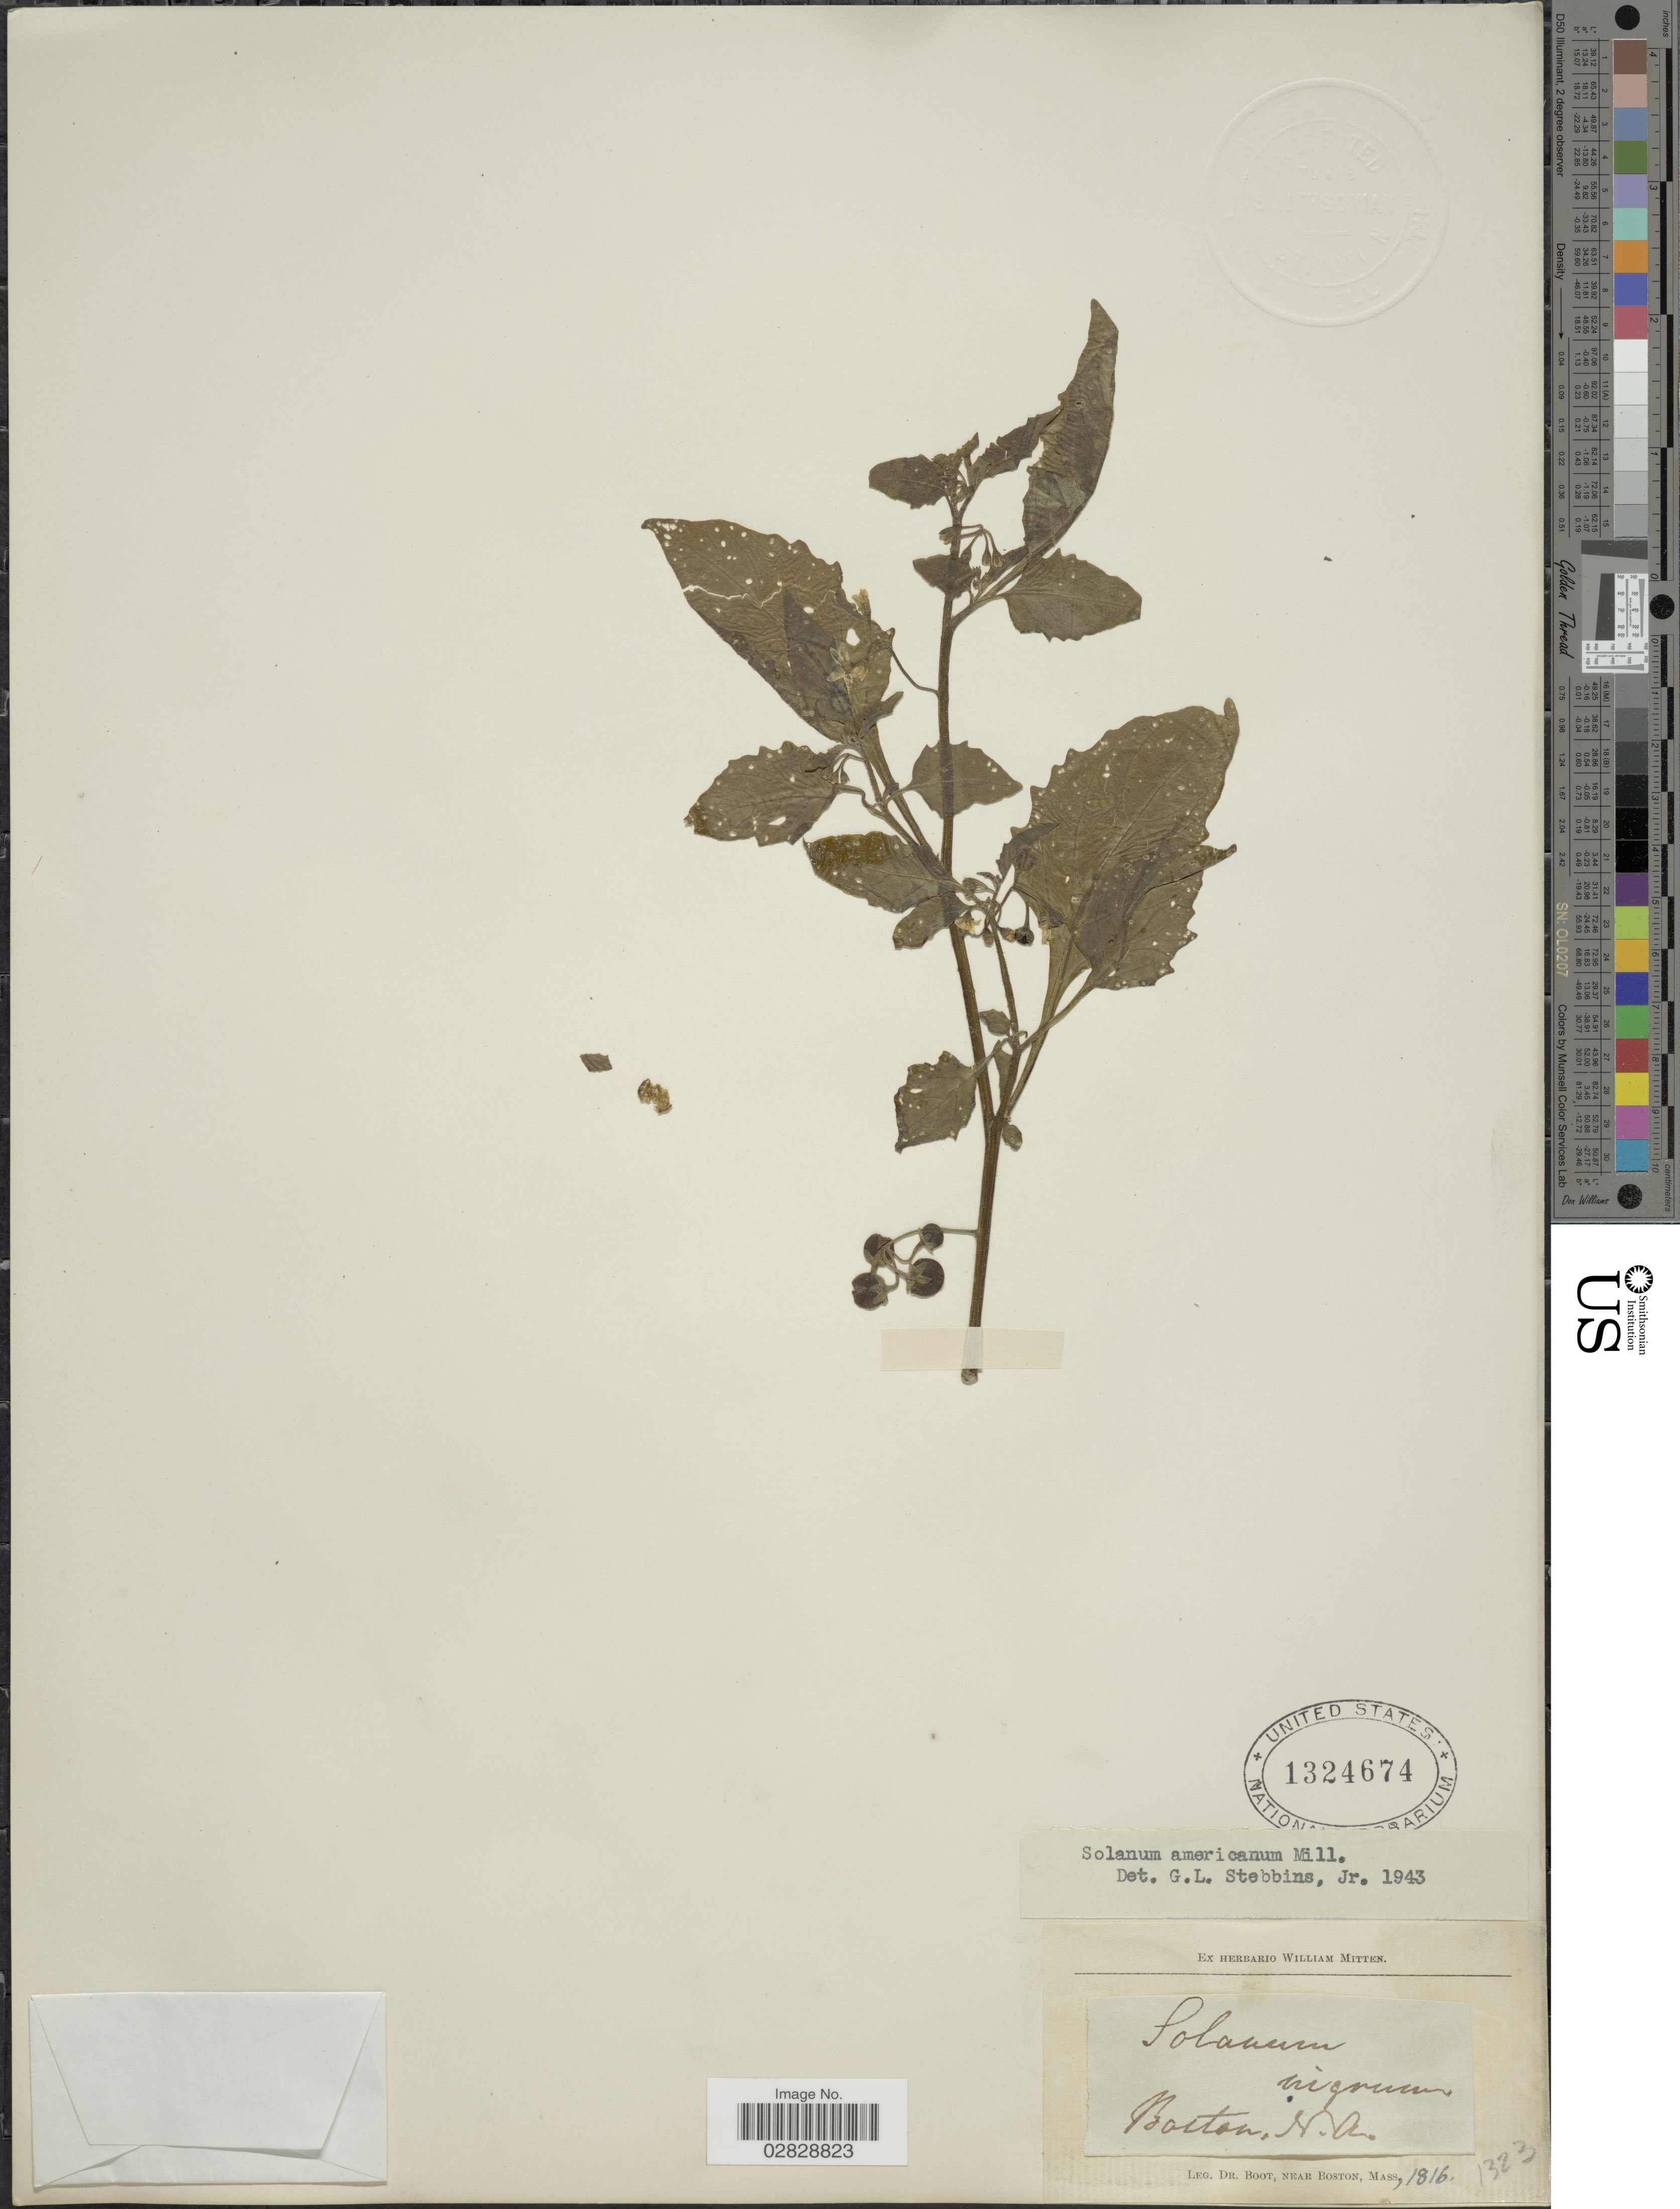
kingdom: Plantae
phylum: Tracheophyta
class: Magnoliopsida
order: Solanales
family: Solanaceae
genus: Solanum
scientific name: Solanum emulans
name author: Raf.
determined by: Knapp, S. D.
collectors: Boot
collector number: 1323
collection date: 1816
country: United States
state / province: Massachusetts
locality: Near Boston.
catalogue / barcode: US 1324674